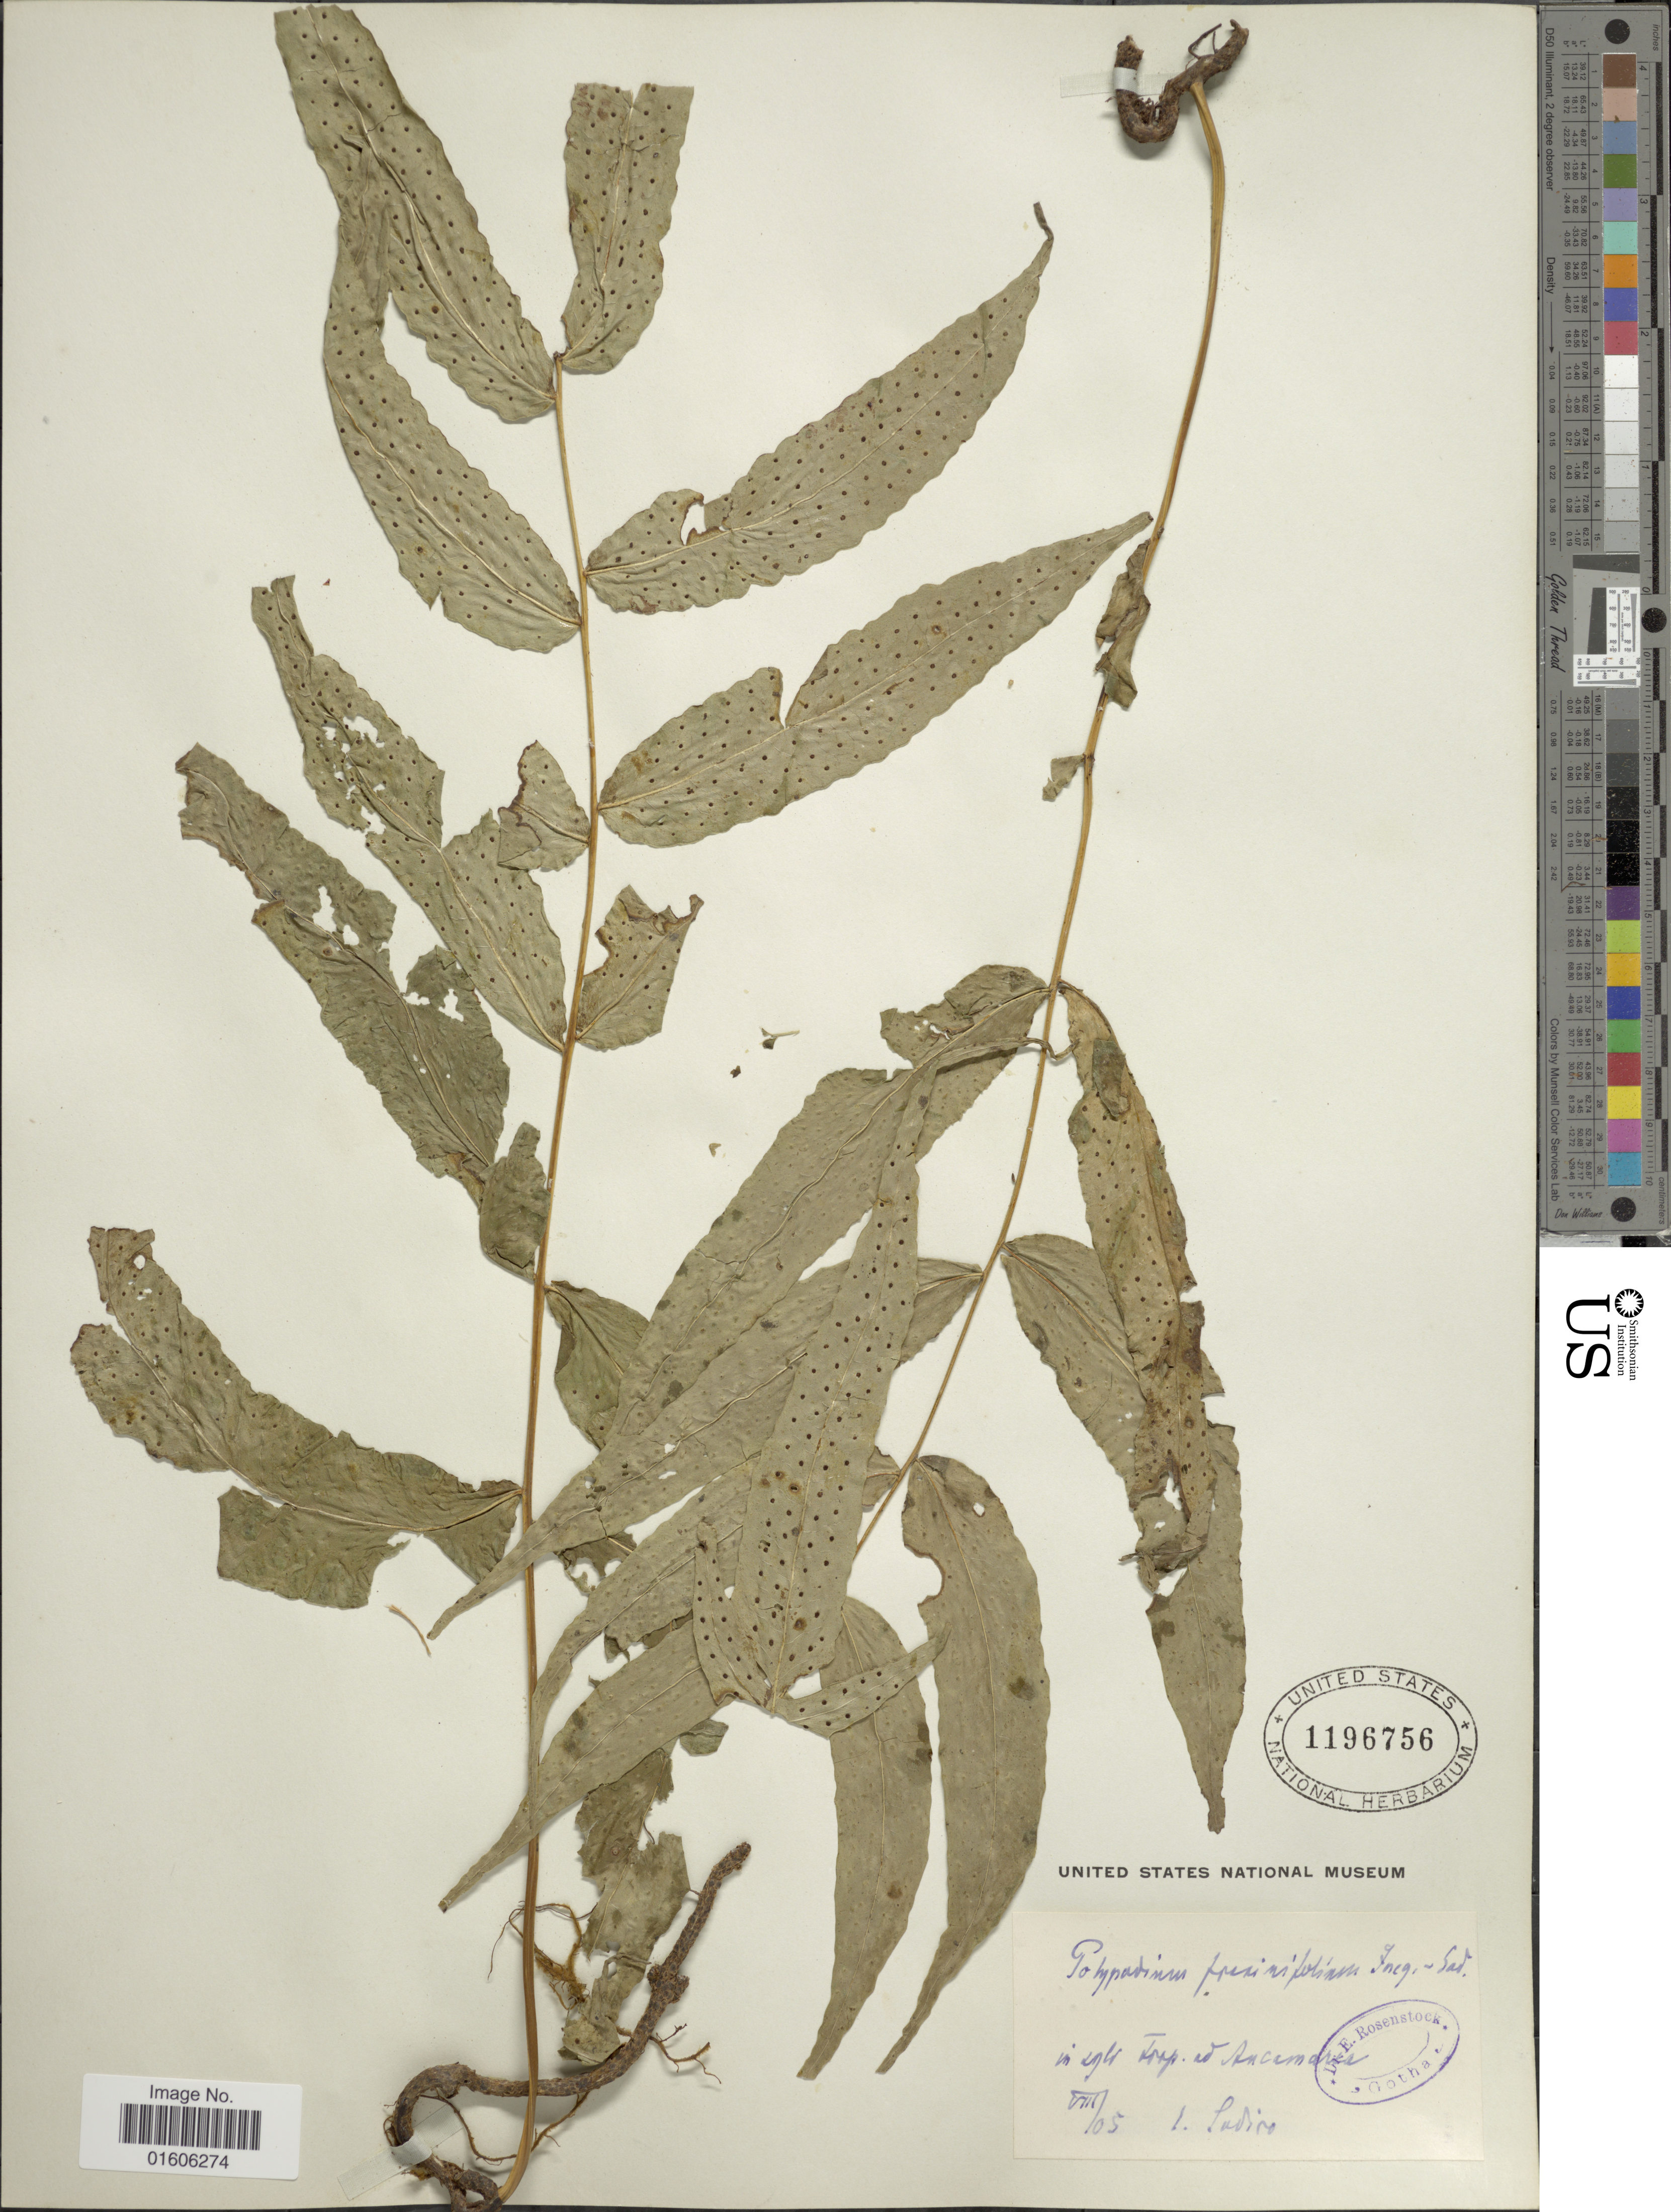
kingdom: Plantae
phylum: Tracheophyta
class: Polypodiopsida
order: Polypodiales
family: Polypodiaceae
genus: Serpocaulon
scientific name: Serpocaulon fraxinifolium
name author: (Jacq.) A.R. Sm.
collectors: Sodiro, --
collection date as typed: Transcribed d/m/y: /8/5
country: Ecuador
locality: In sylv trop. ad Ancamares. [interpreted]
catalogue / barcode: US 1196756